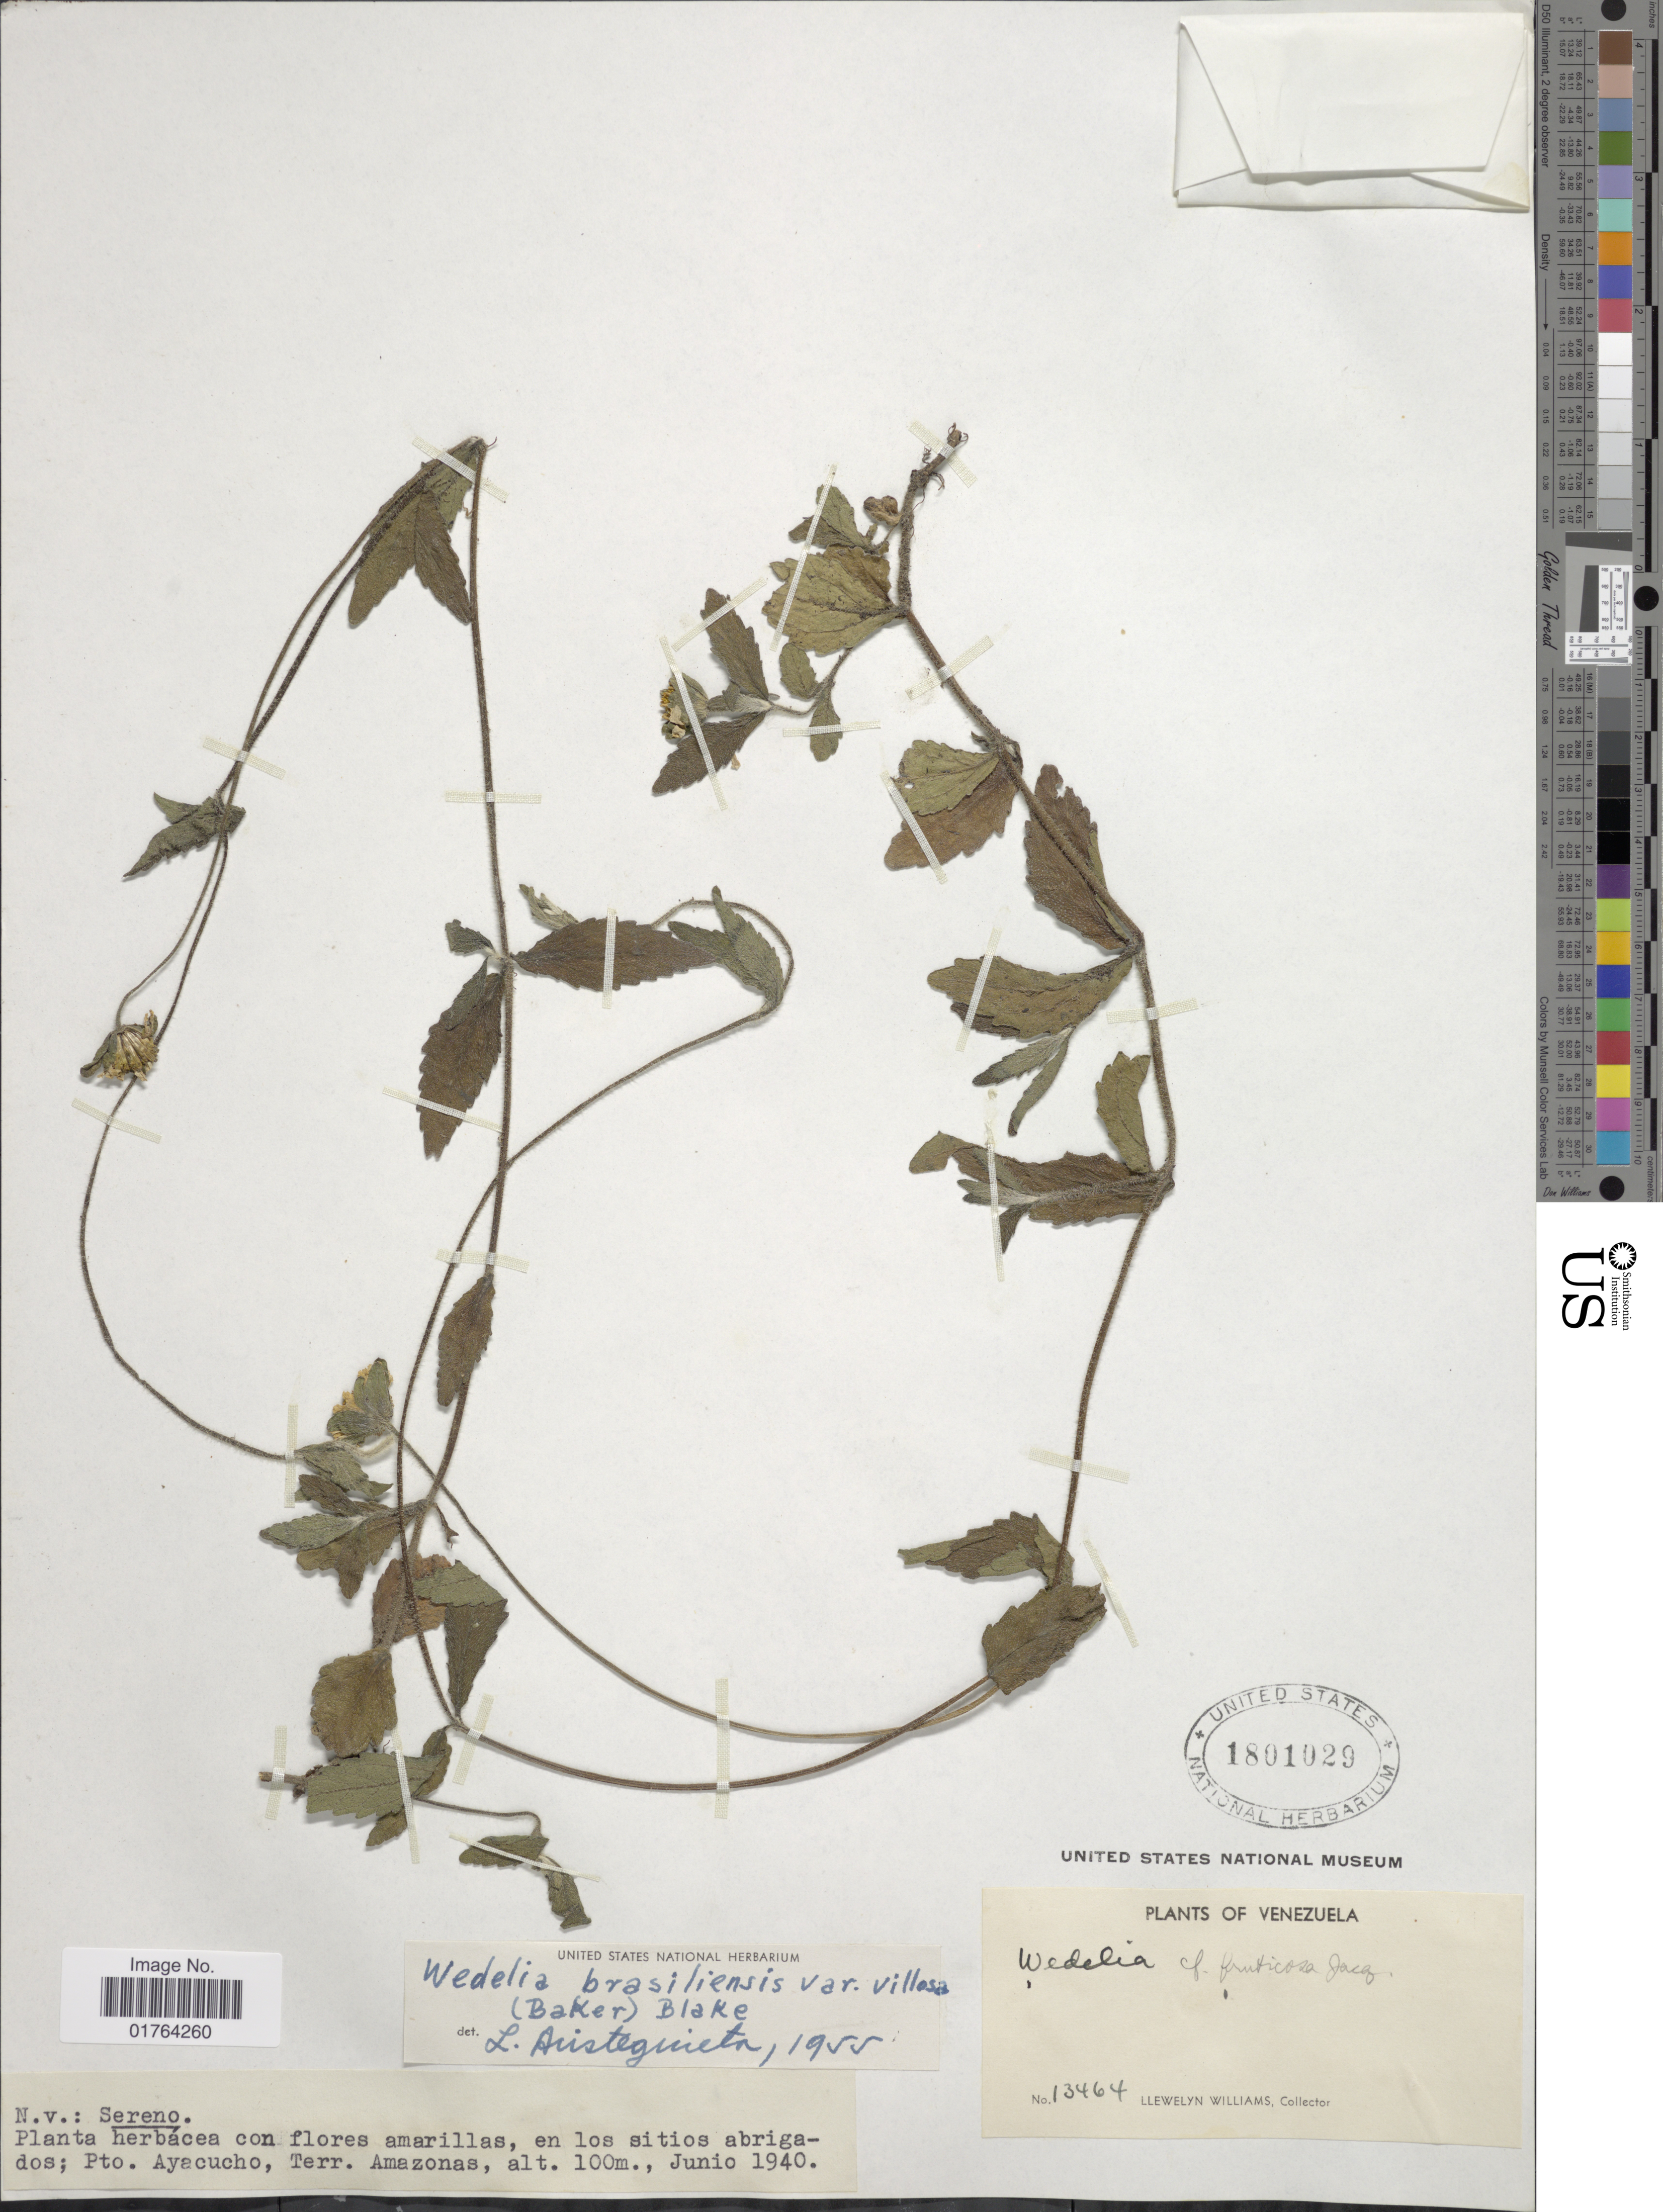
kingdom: Plantae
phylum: Tracheophyta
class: Magnoliopsida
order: Asterales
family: Asteraceae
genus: Wedelia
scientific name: Wedelia brasiliensis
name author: (Spreng.) S.F. Blake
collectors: Ll. Williams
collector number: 13464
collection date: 1940-06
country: Venezuela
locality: N. V.: Sereno, en los sitios abrigados, Pto. Ayacucho, Terr. Amazonas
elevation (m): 100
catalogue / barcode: US 1801029